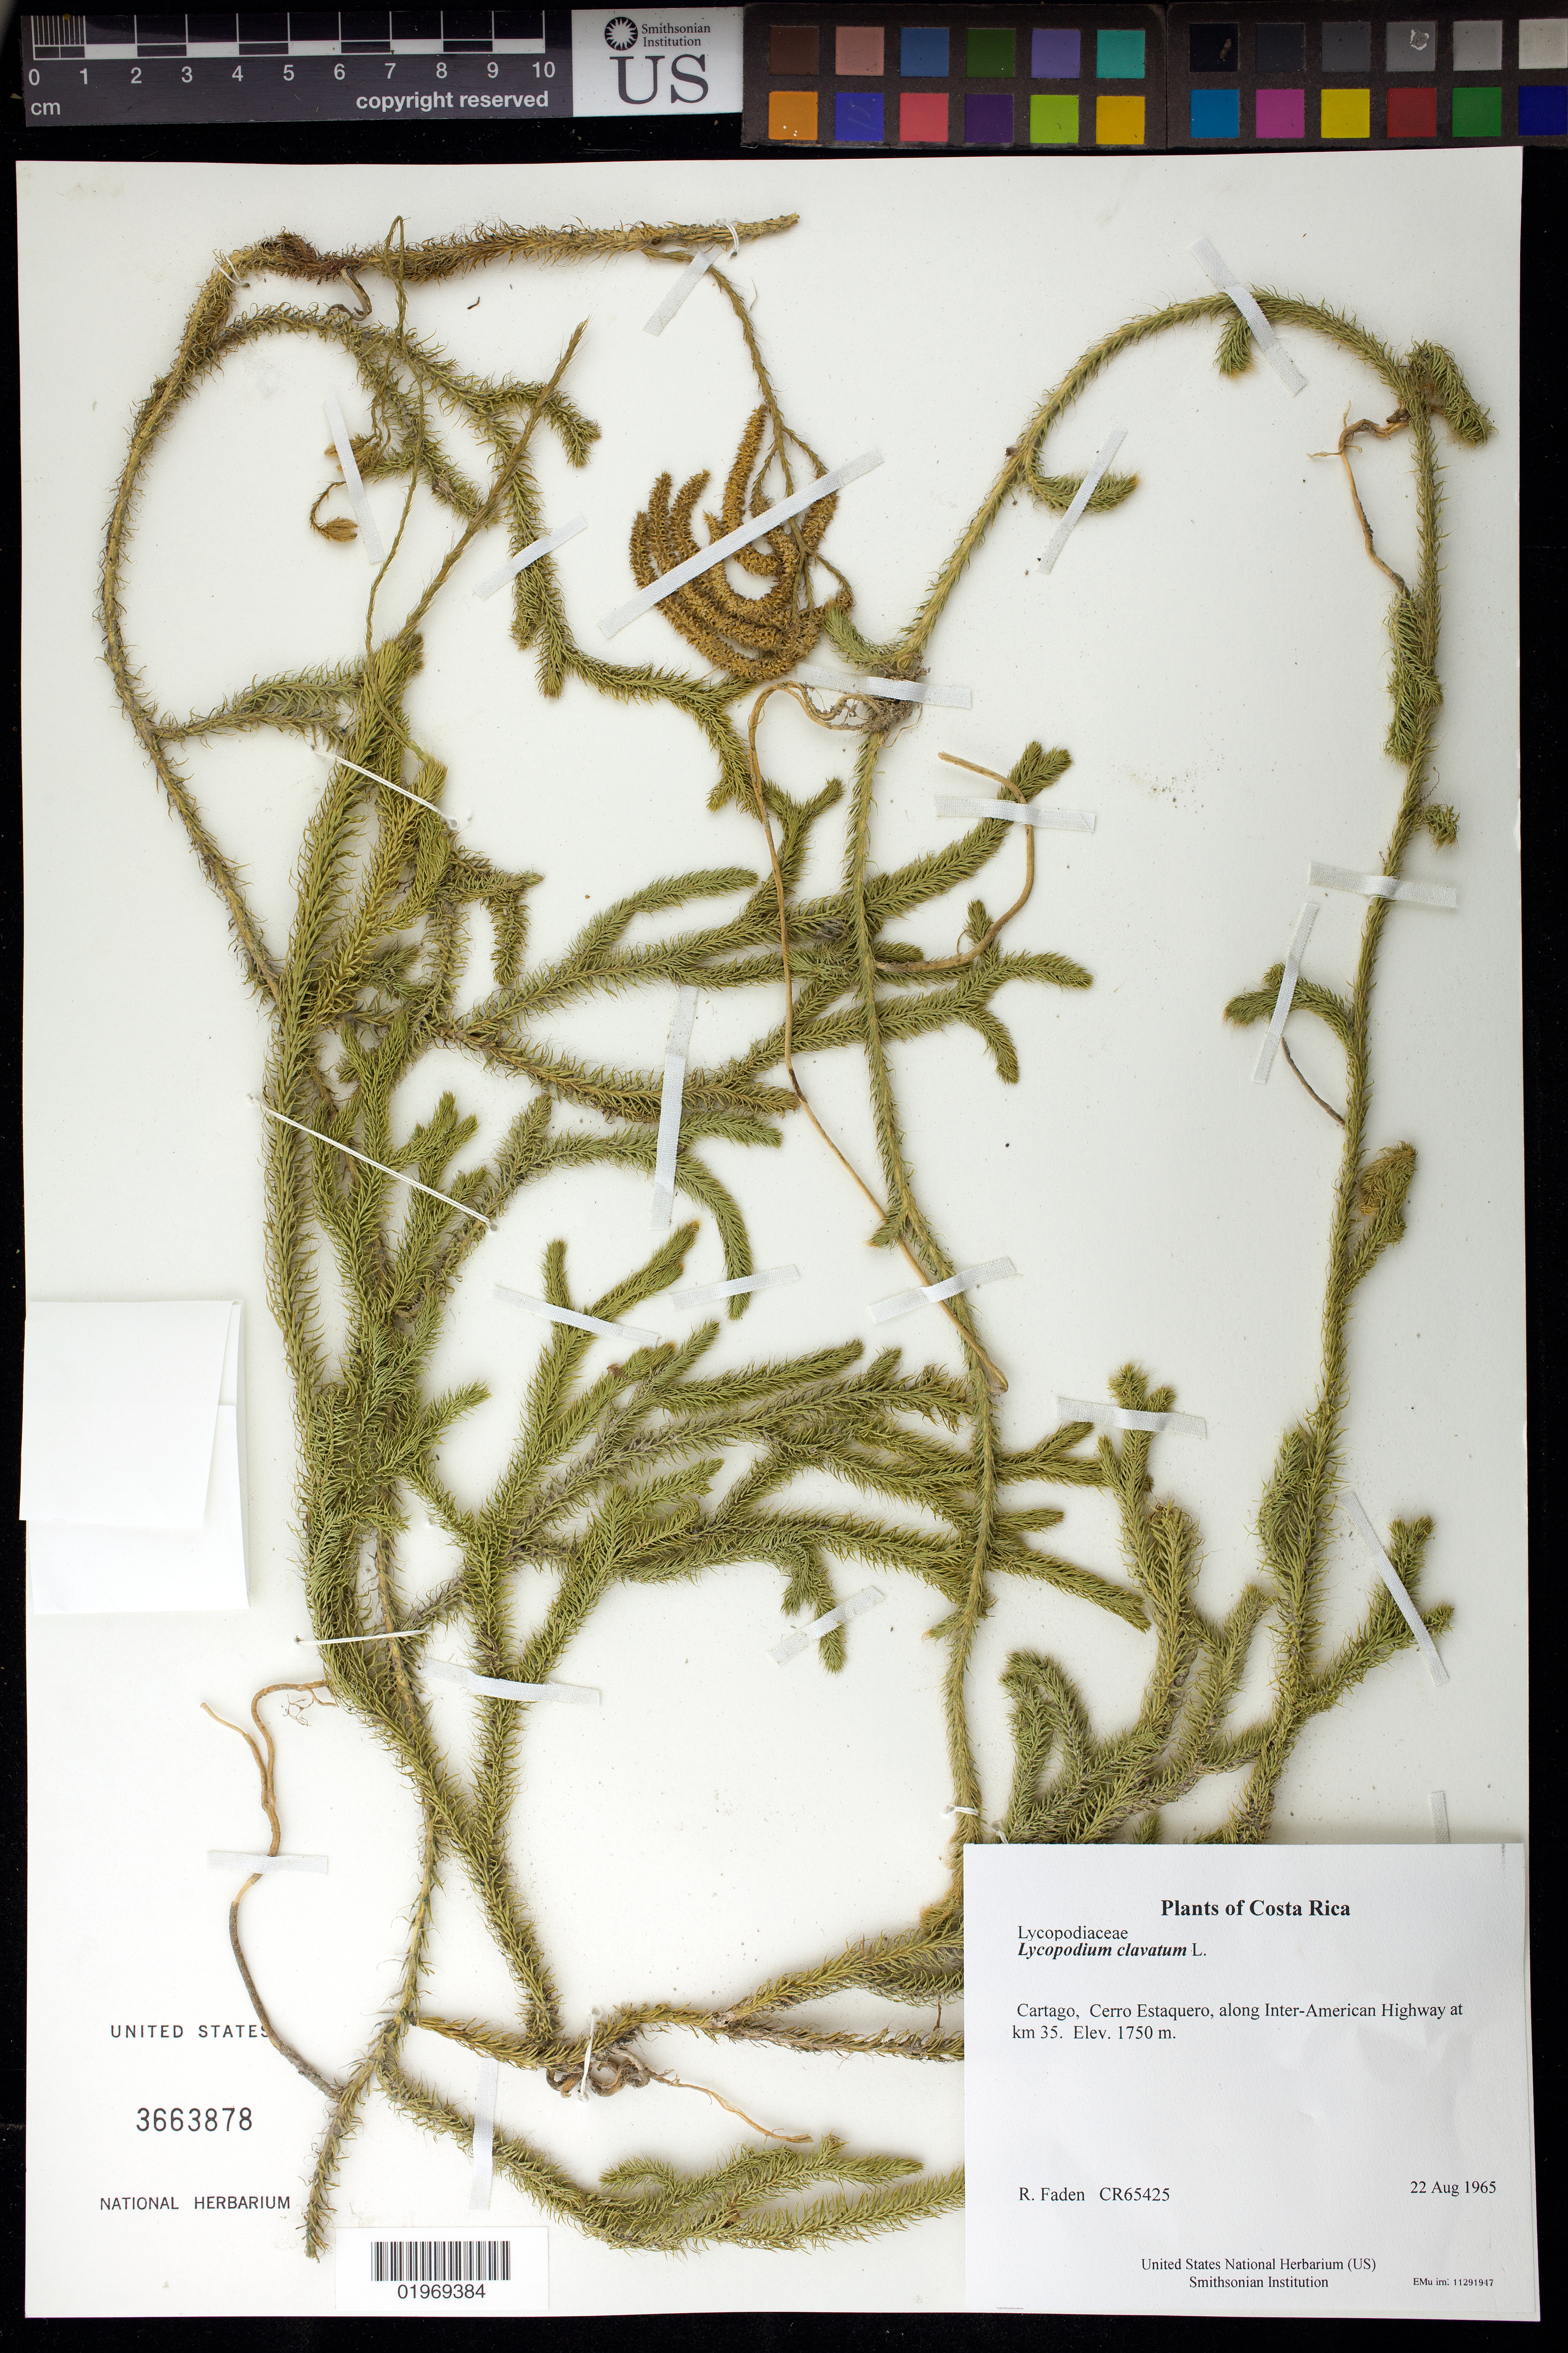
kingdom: Plantae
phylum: Tracheophyta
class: Lycopodiopsida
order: Lycopodiales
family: Lycopodiaceae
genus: Lycopodium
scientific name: Lycopodium clavatum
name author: L.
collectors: R. B. Faden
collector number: CR65425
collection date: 1965-08-22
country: Costa Rica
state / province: Cartago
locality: Cerro Estaquero, along Inter-American Highway at km 35.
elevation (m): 1750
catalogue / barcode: US 3663878